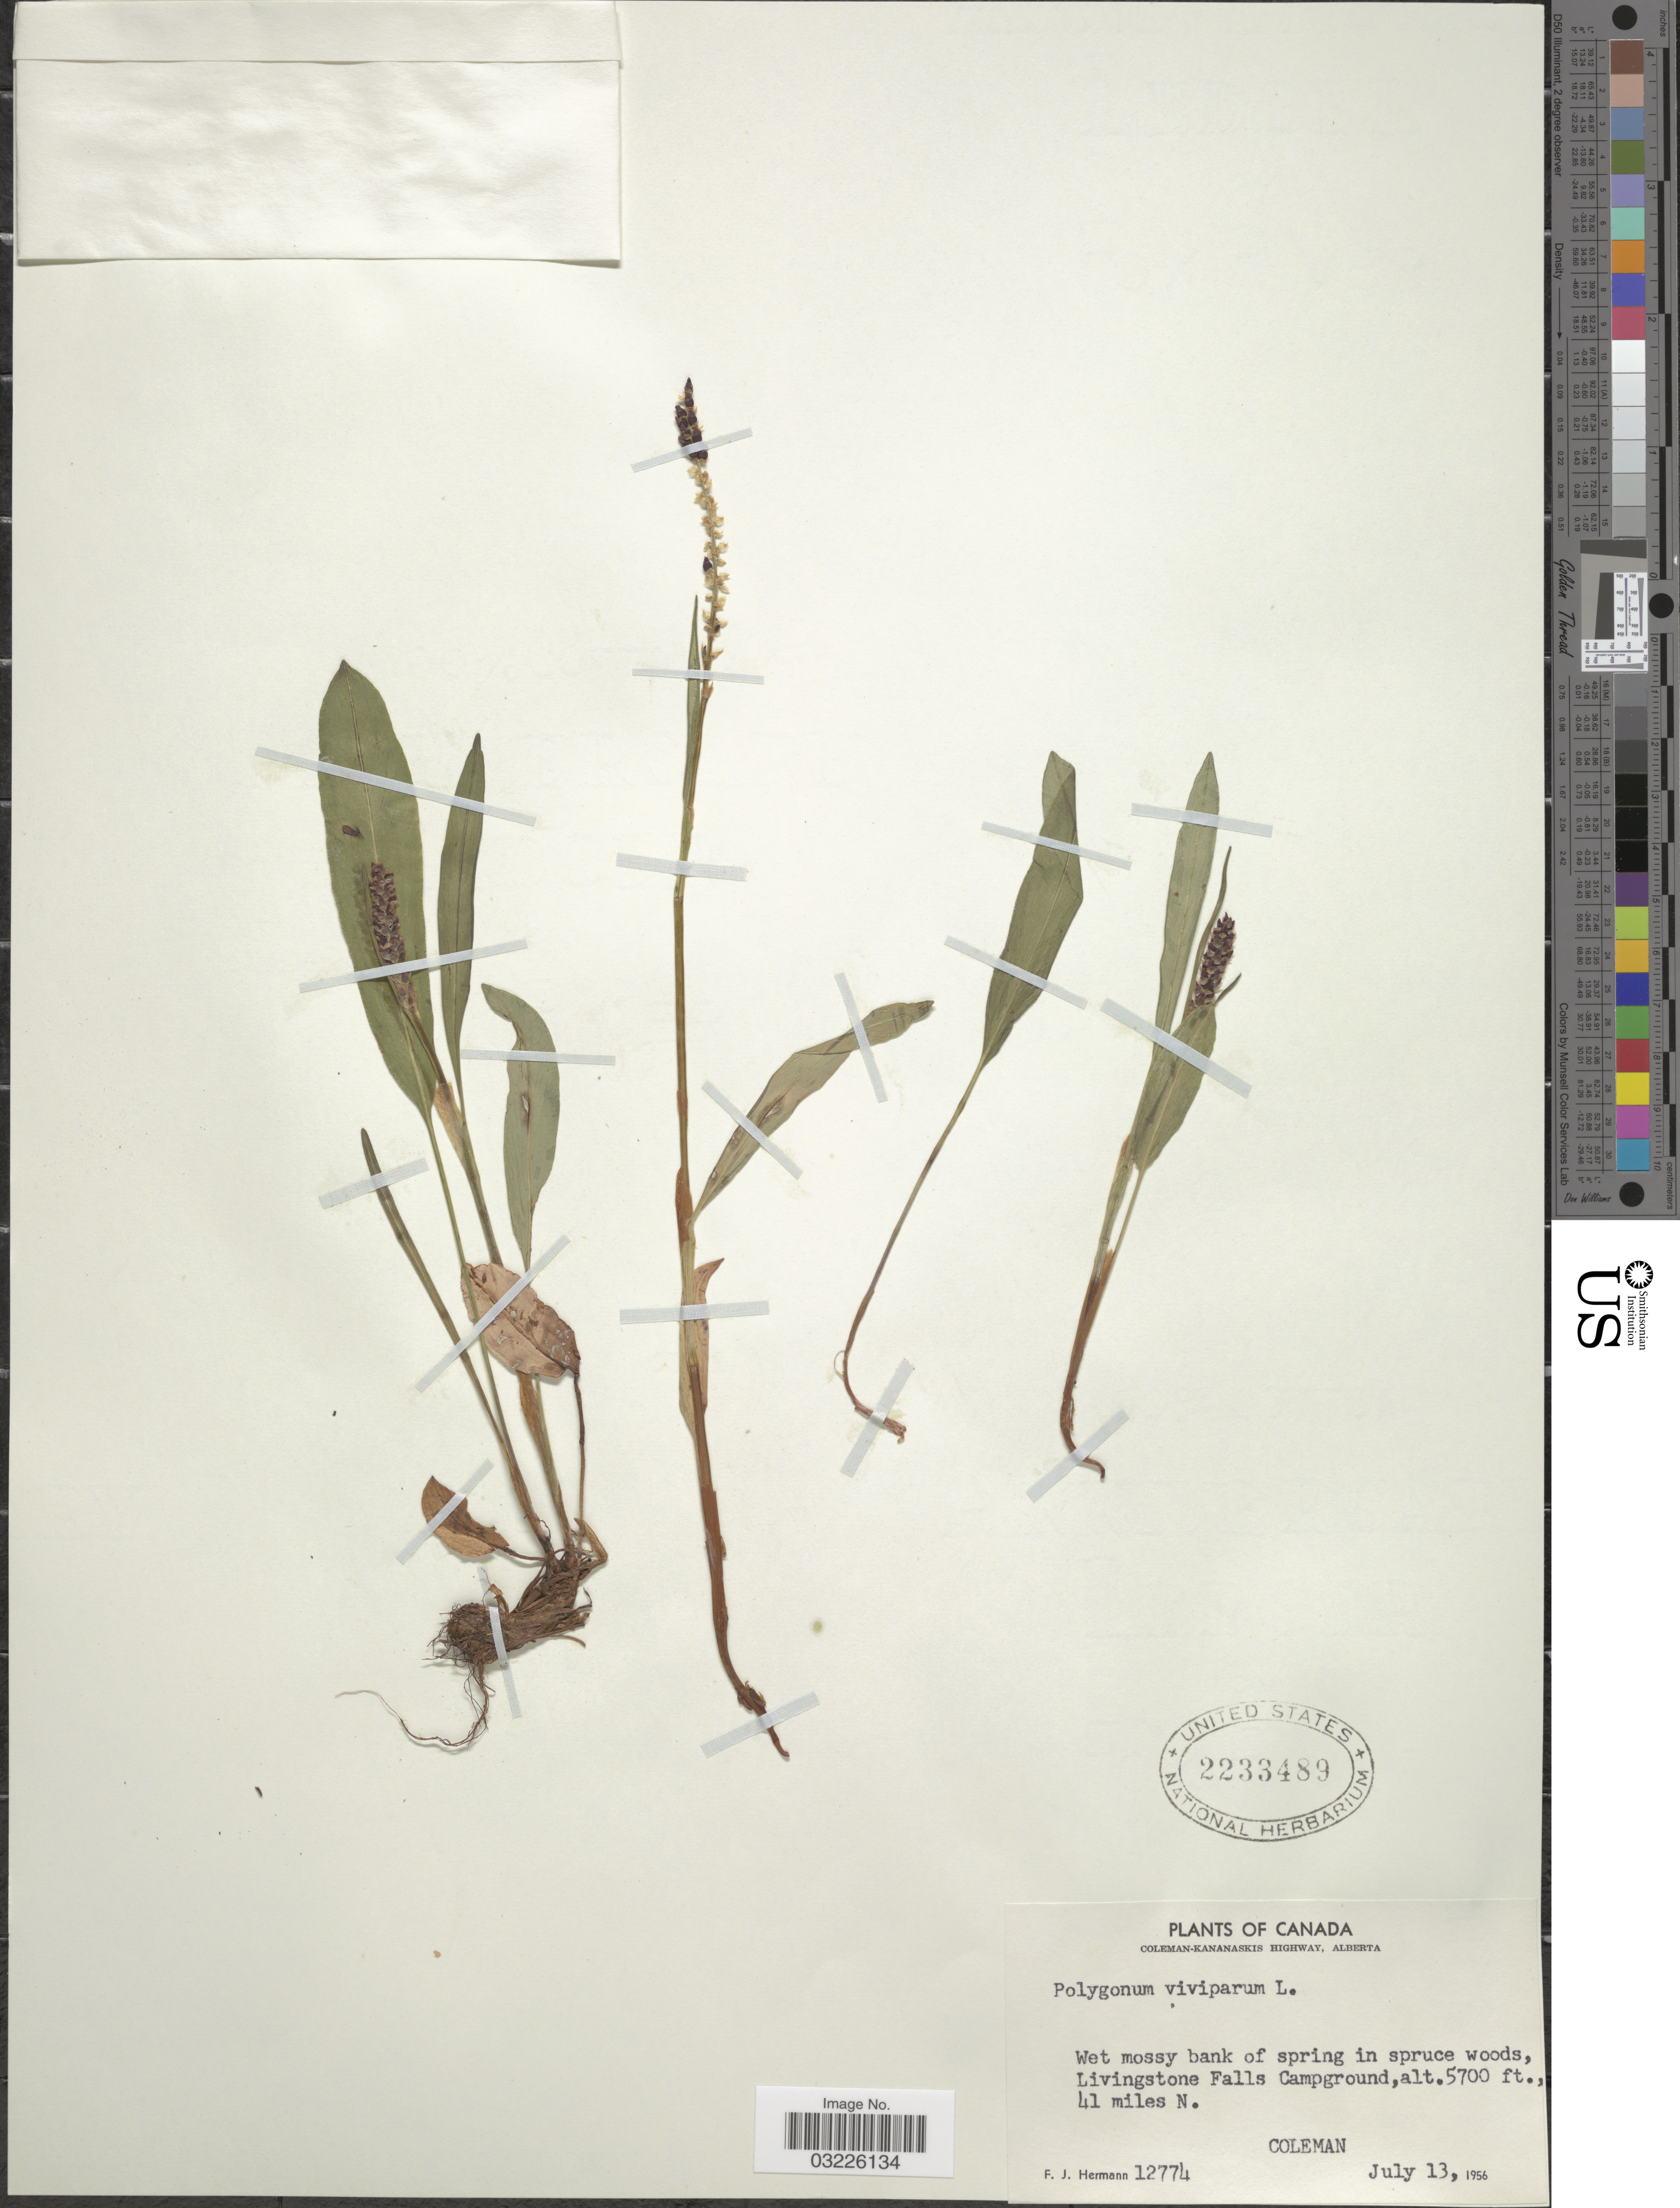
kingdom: Plantae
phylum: Tracheophyta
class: Magnoliopsida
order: Caryophyllales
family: Polygonaceae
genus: Bistorta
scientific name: Bistorta vivipara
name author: (L.) Delarbre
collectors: F. J. Hermann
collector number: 12774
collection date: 1956-07-13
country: Canada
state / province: Alberta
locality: Coleman-Kananaskis Highway. Livingstone Falls Campground, 41 miles N. Coleman.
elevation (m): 1737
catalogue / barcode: US 2233489